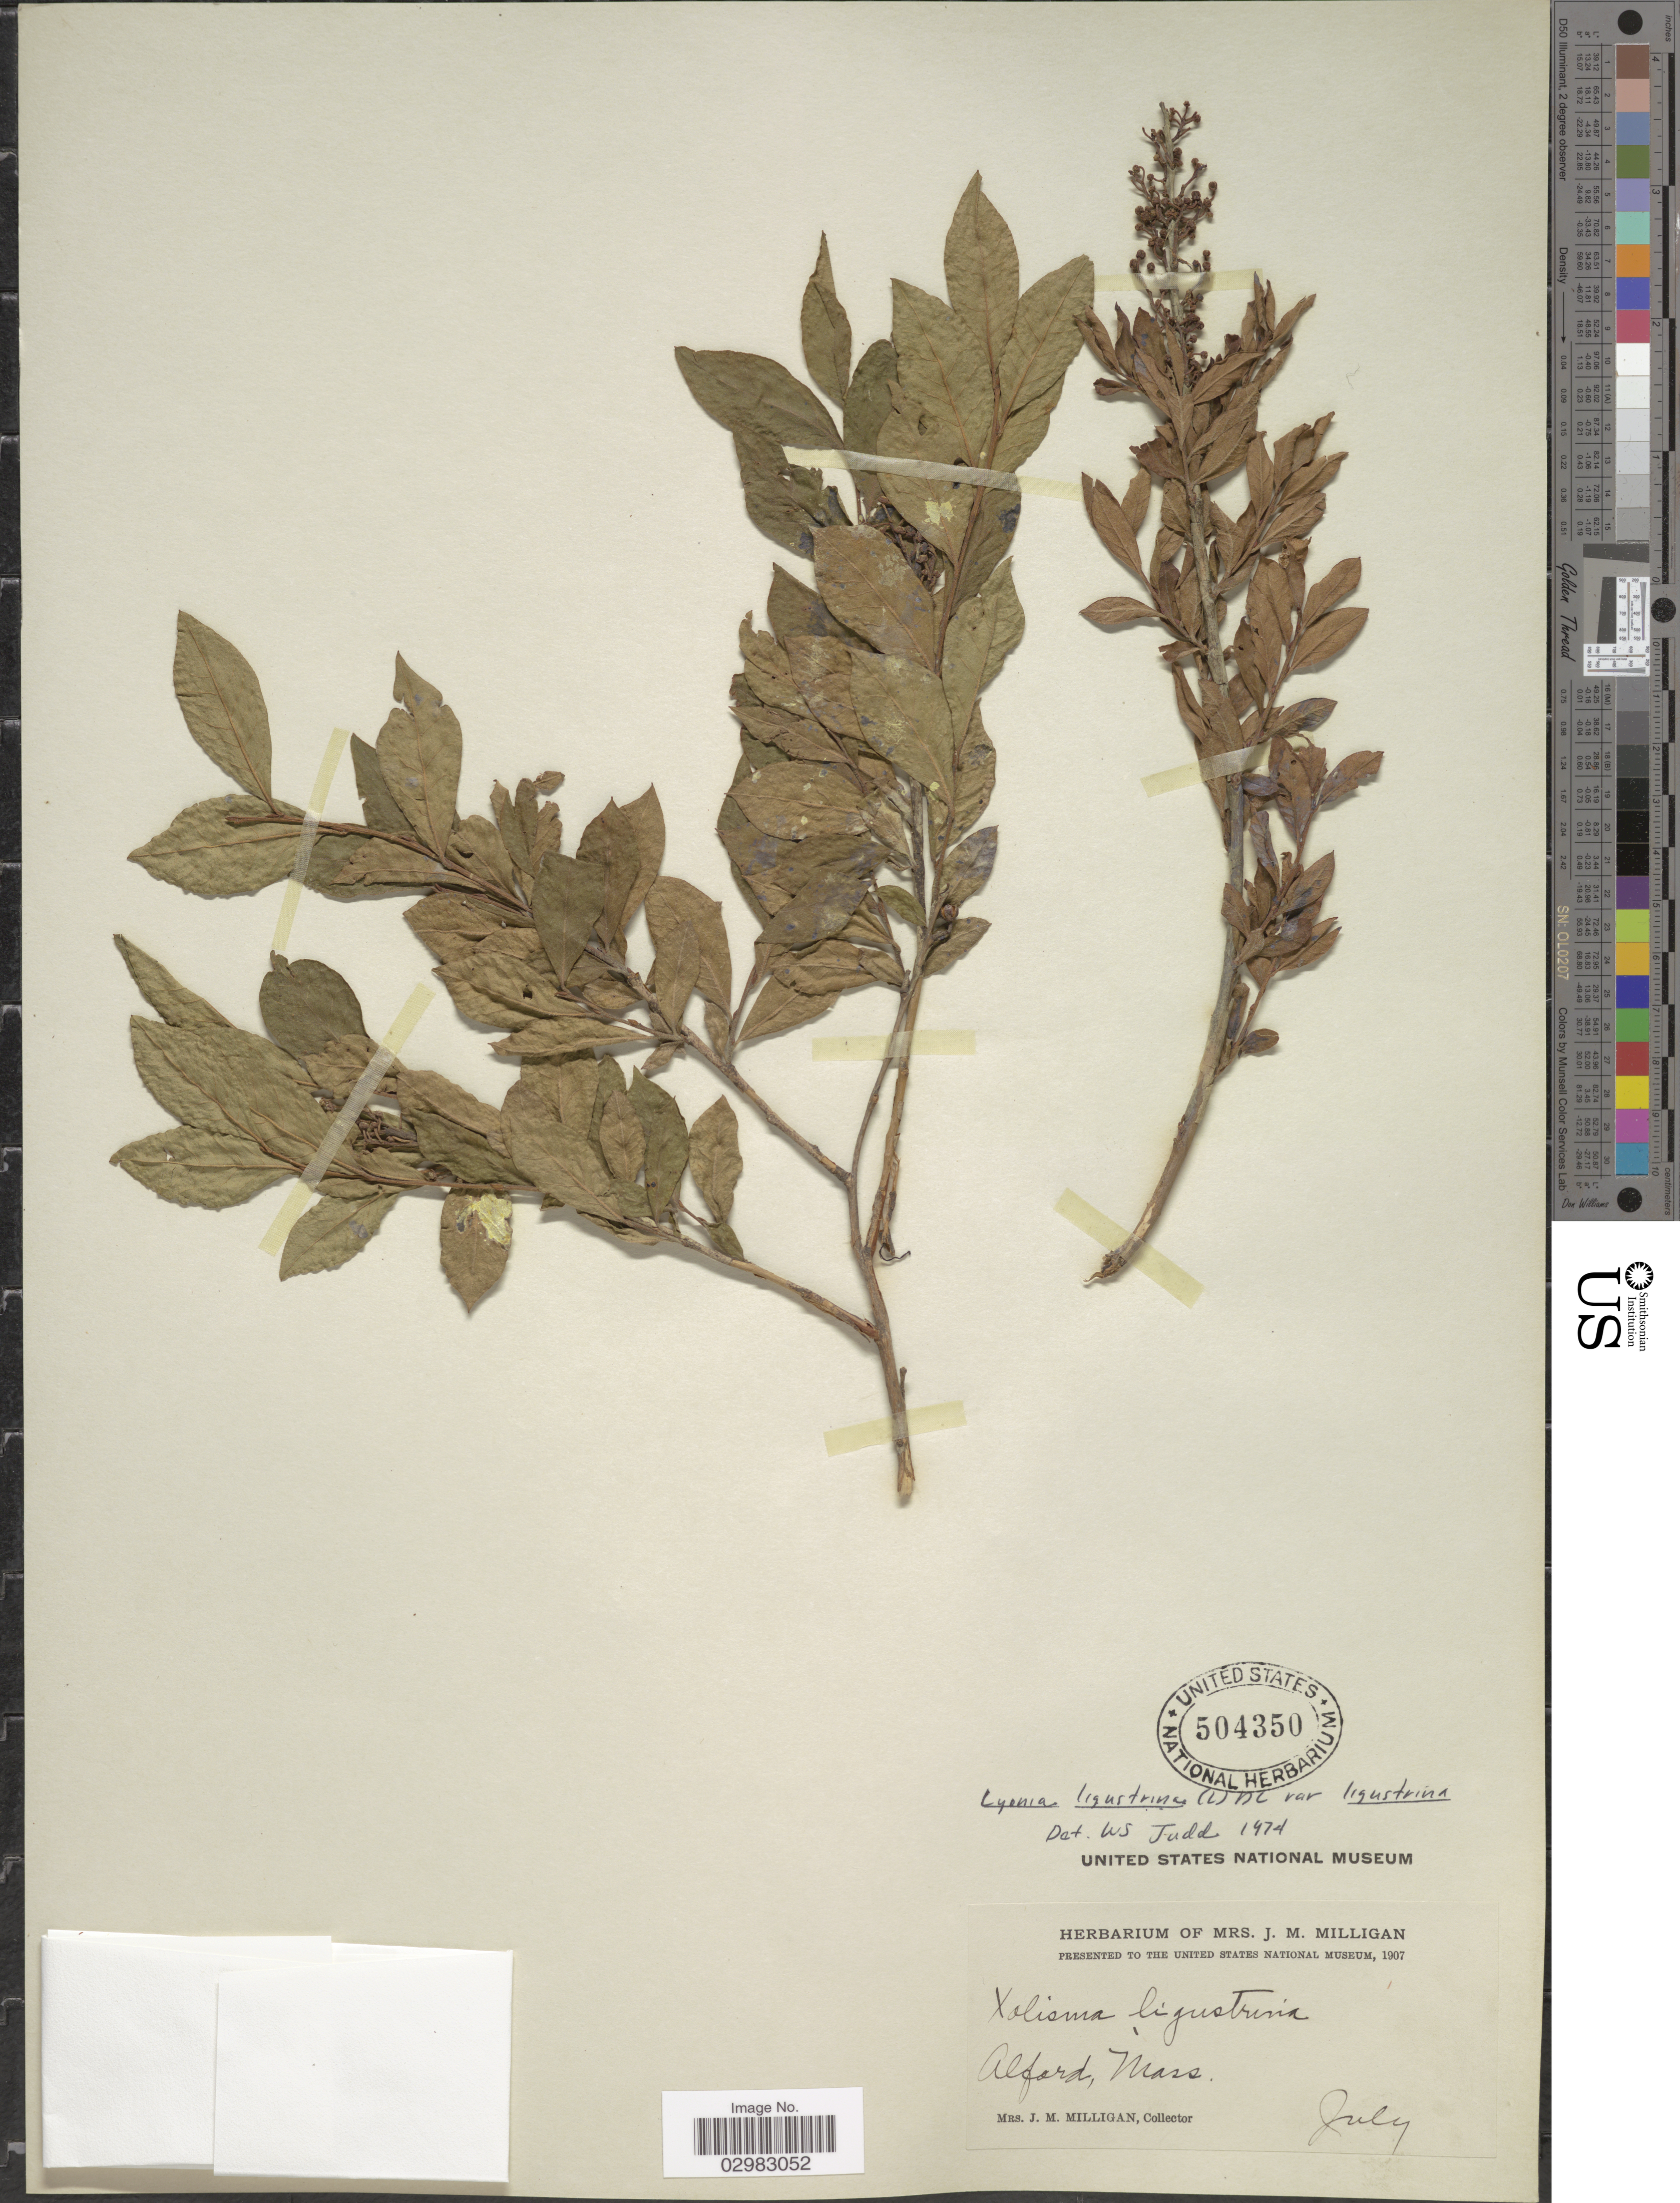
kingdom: Plantae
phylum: Tracheophyta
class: Magnoliopsida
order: Ericales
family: Ericaceae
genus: Lyonia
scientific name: Lyonia ligustrina var. ligustrina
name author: (L.) DC.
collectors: J. Milligan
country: United States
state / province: Massachusetts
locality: Alford, Mass.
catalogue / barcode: US 504350